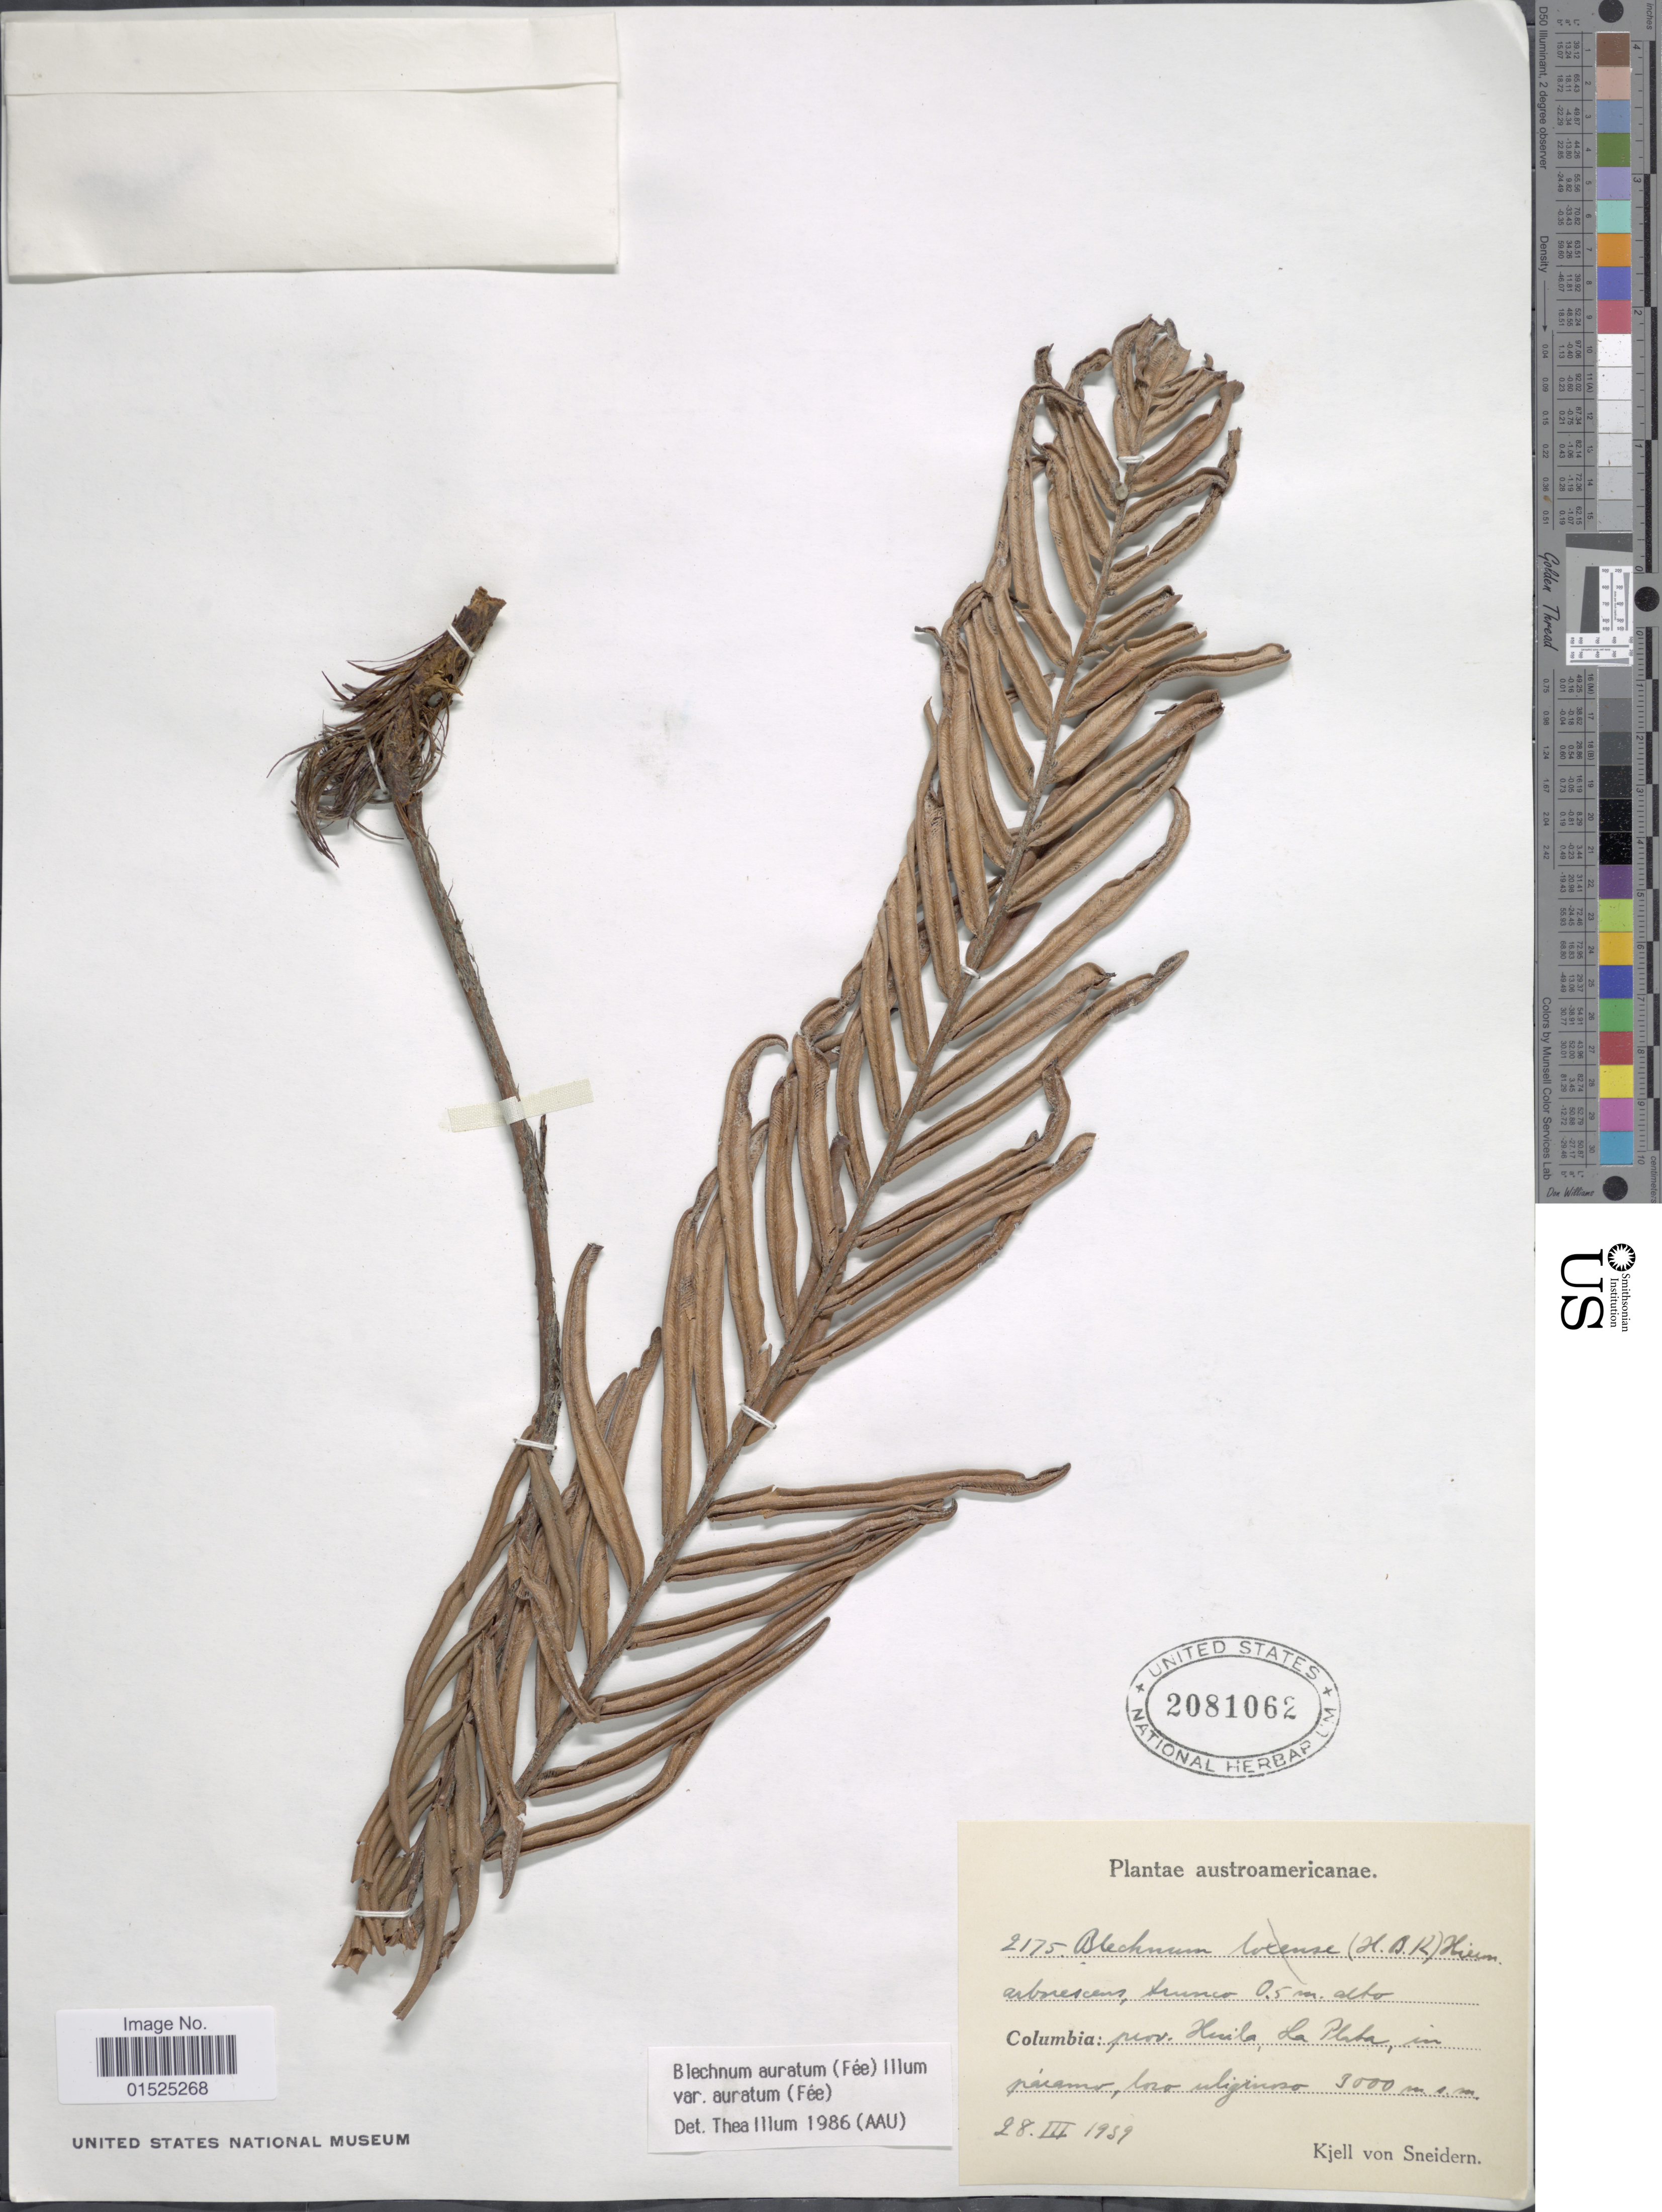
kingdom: Plantae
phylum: Tracheophyta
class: Polypodiopsida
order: Polypodiales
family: Blechnaceae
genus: Blechnum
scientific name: Blechnum auratum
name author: (Fée) R.M. Tryon & Stolze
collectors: K. von Sneidern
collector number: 2175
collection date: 1939-03-28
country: Colombia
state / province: Huila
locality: La Plata, in paramo, loro uligrinoso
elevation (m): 3000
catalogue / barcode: US 2081062